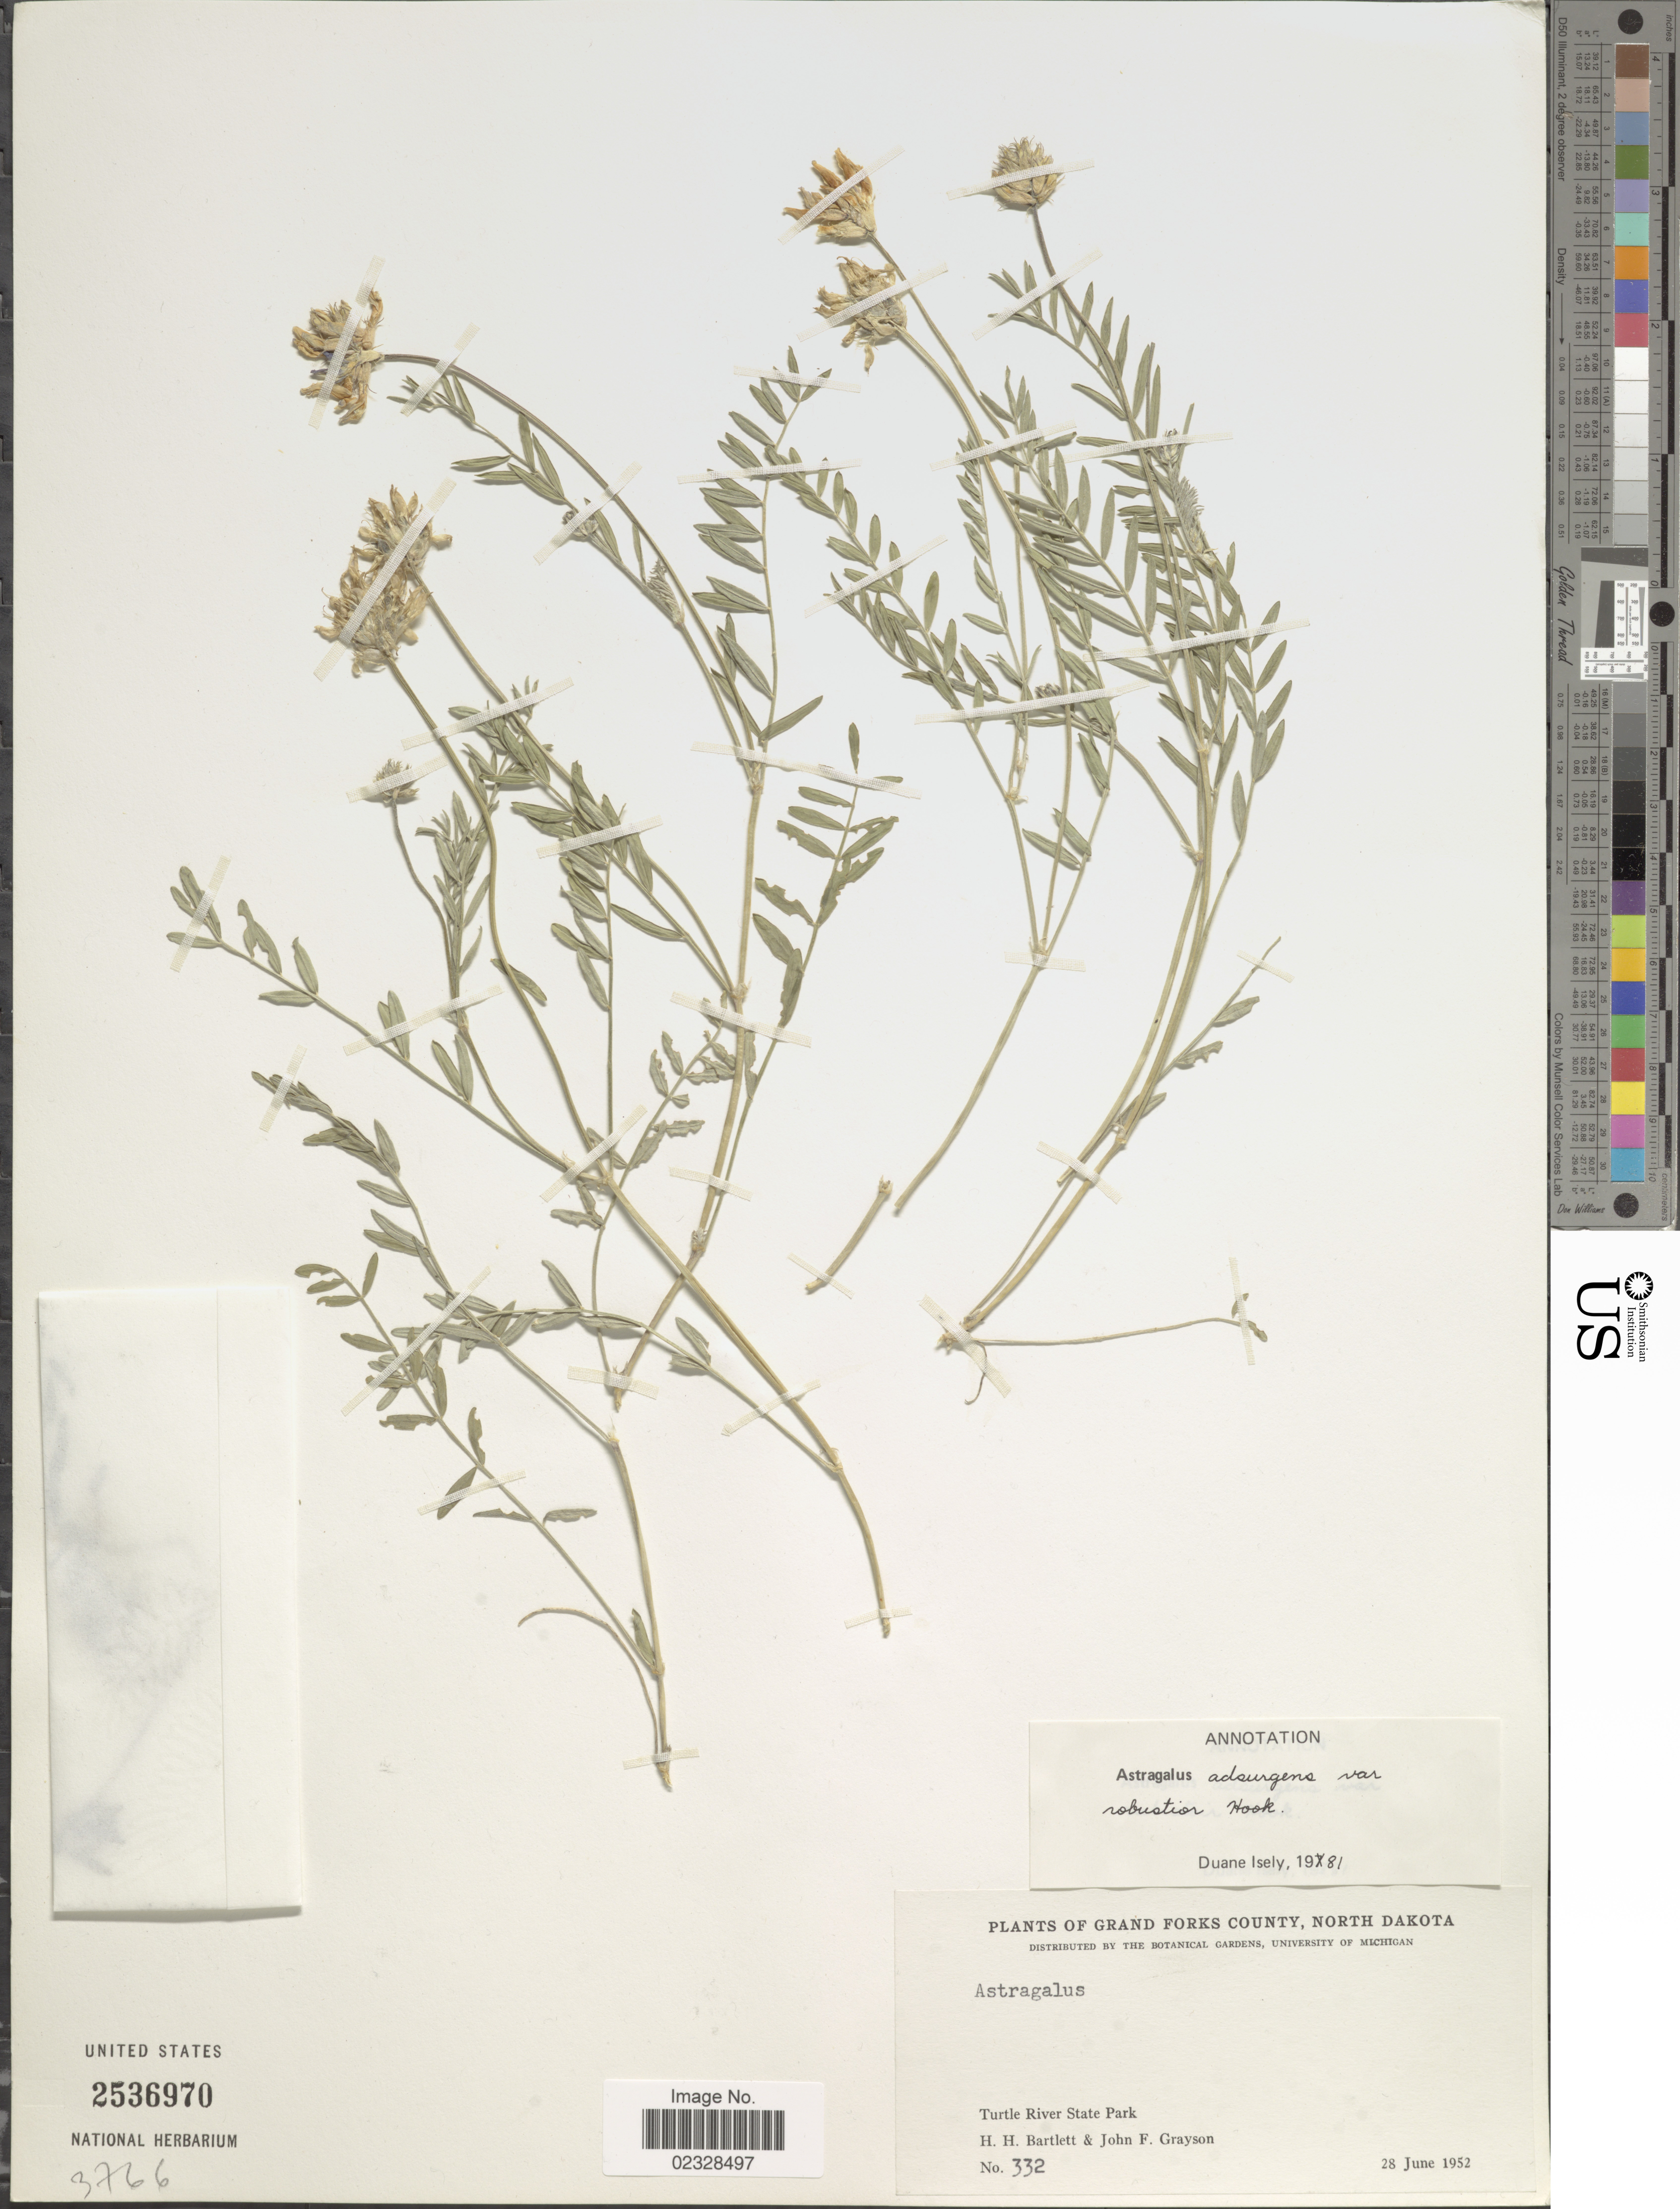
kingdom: Plantae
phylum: Tracheophyta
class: Magnoliopsida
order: Fabales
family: Fabaceae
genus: Astragalus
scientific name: Astragalus adsurgens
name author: Pall.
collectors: H. H. Bartlett & J. Grayson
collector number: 332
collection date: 1952-06-28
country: United States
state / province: North Dakota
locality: Grand Forks County. Turtle River State Park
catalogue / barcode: US 2536970